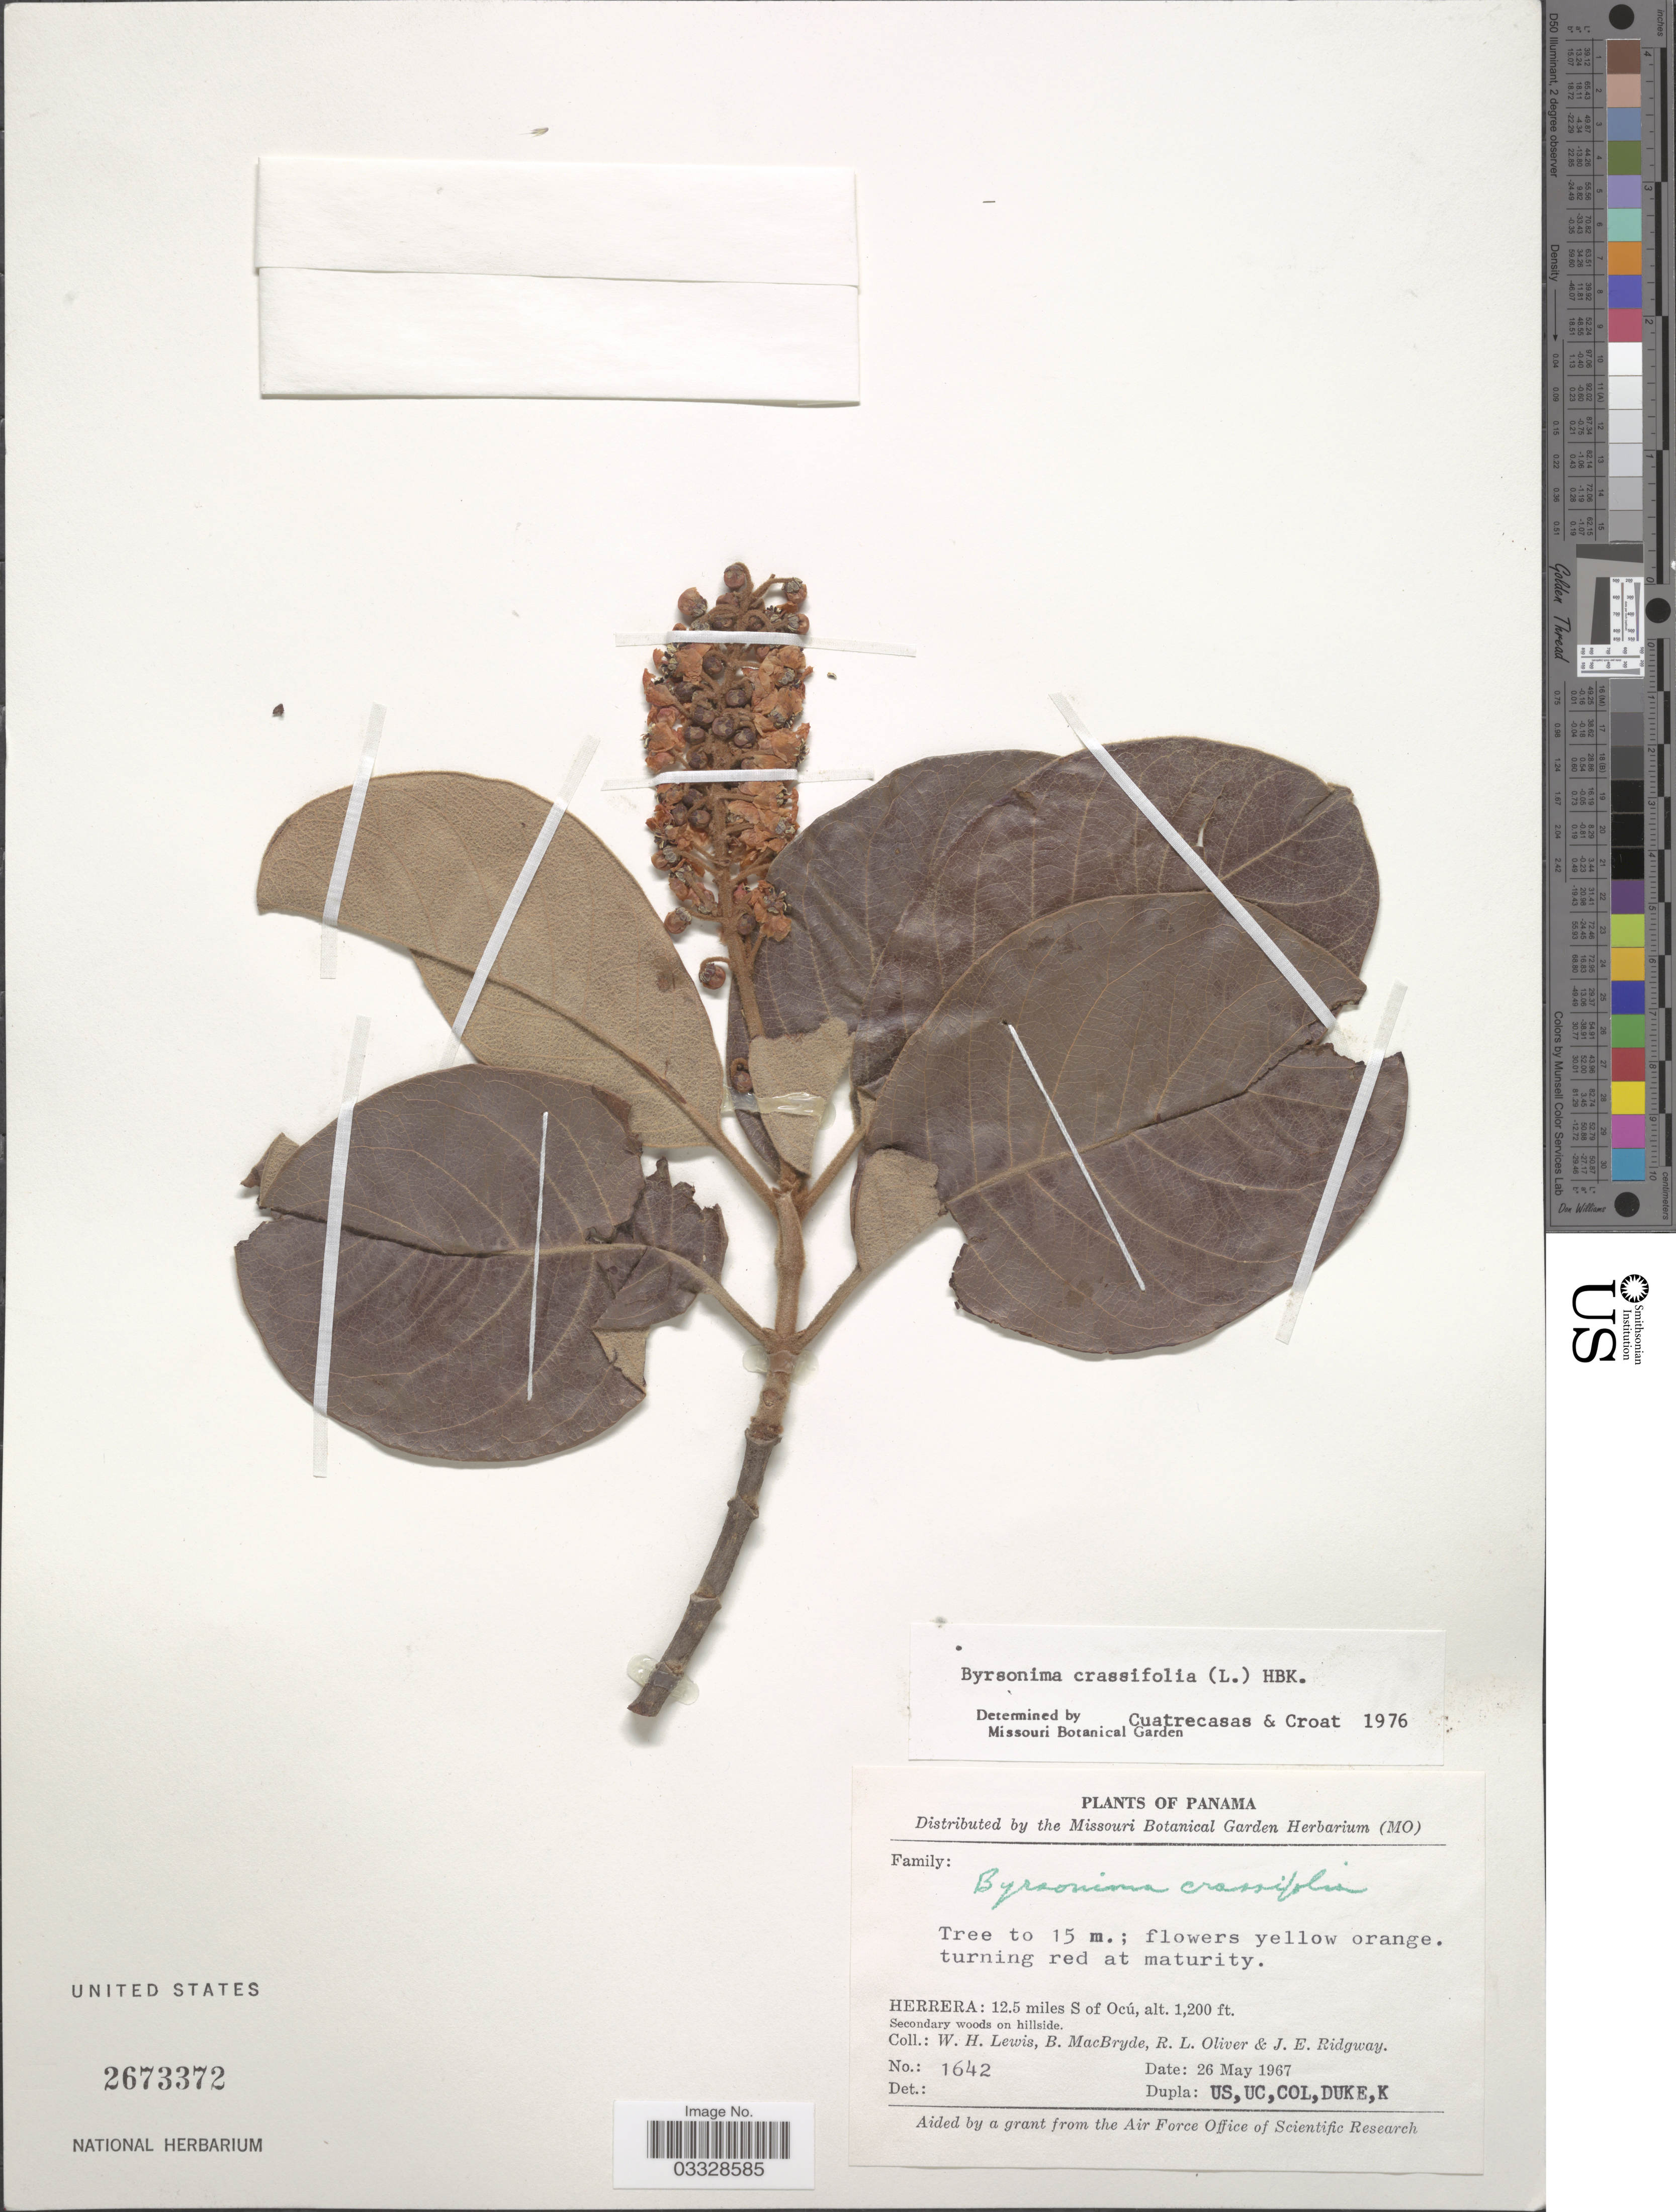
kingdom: Plantae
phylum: Tracheophyta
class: Magnoliopsida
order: Malpighiales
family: Malpighiaceae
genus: Byrsonima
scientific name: Byrsonima crassifolia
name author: (L.) Kunth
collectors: W. H. Lewis, B. MacBryde, R. Oliver & J. Ridgway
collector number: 1642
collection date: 1967-05-26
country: Panama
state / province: Herrera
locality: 12.5 miles S of Ocú.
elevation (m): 366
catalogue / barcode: US 2673372